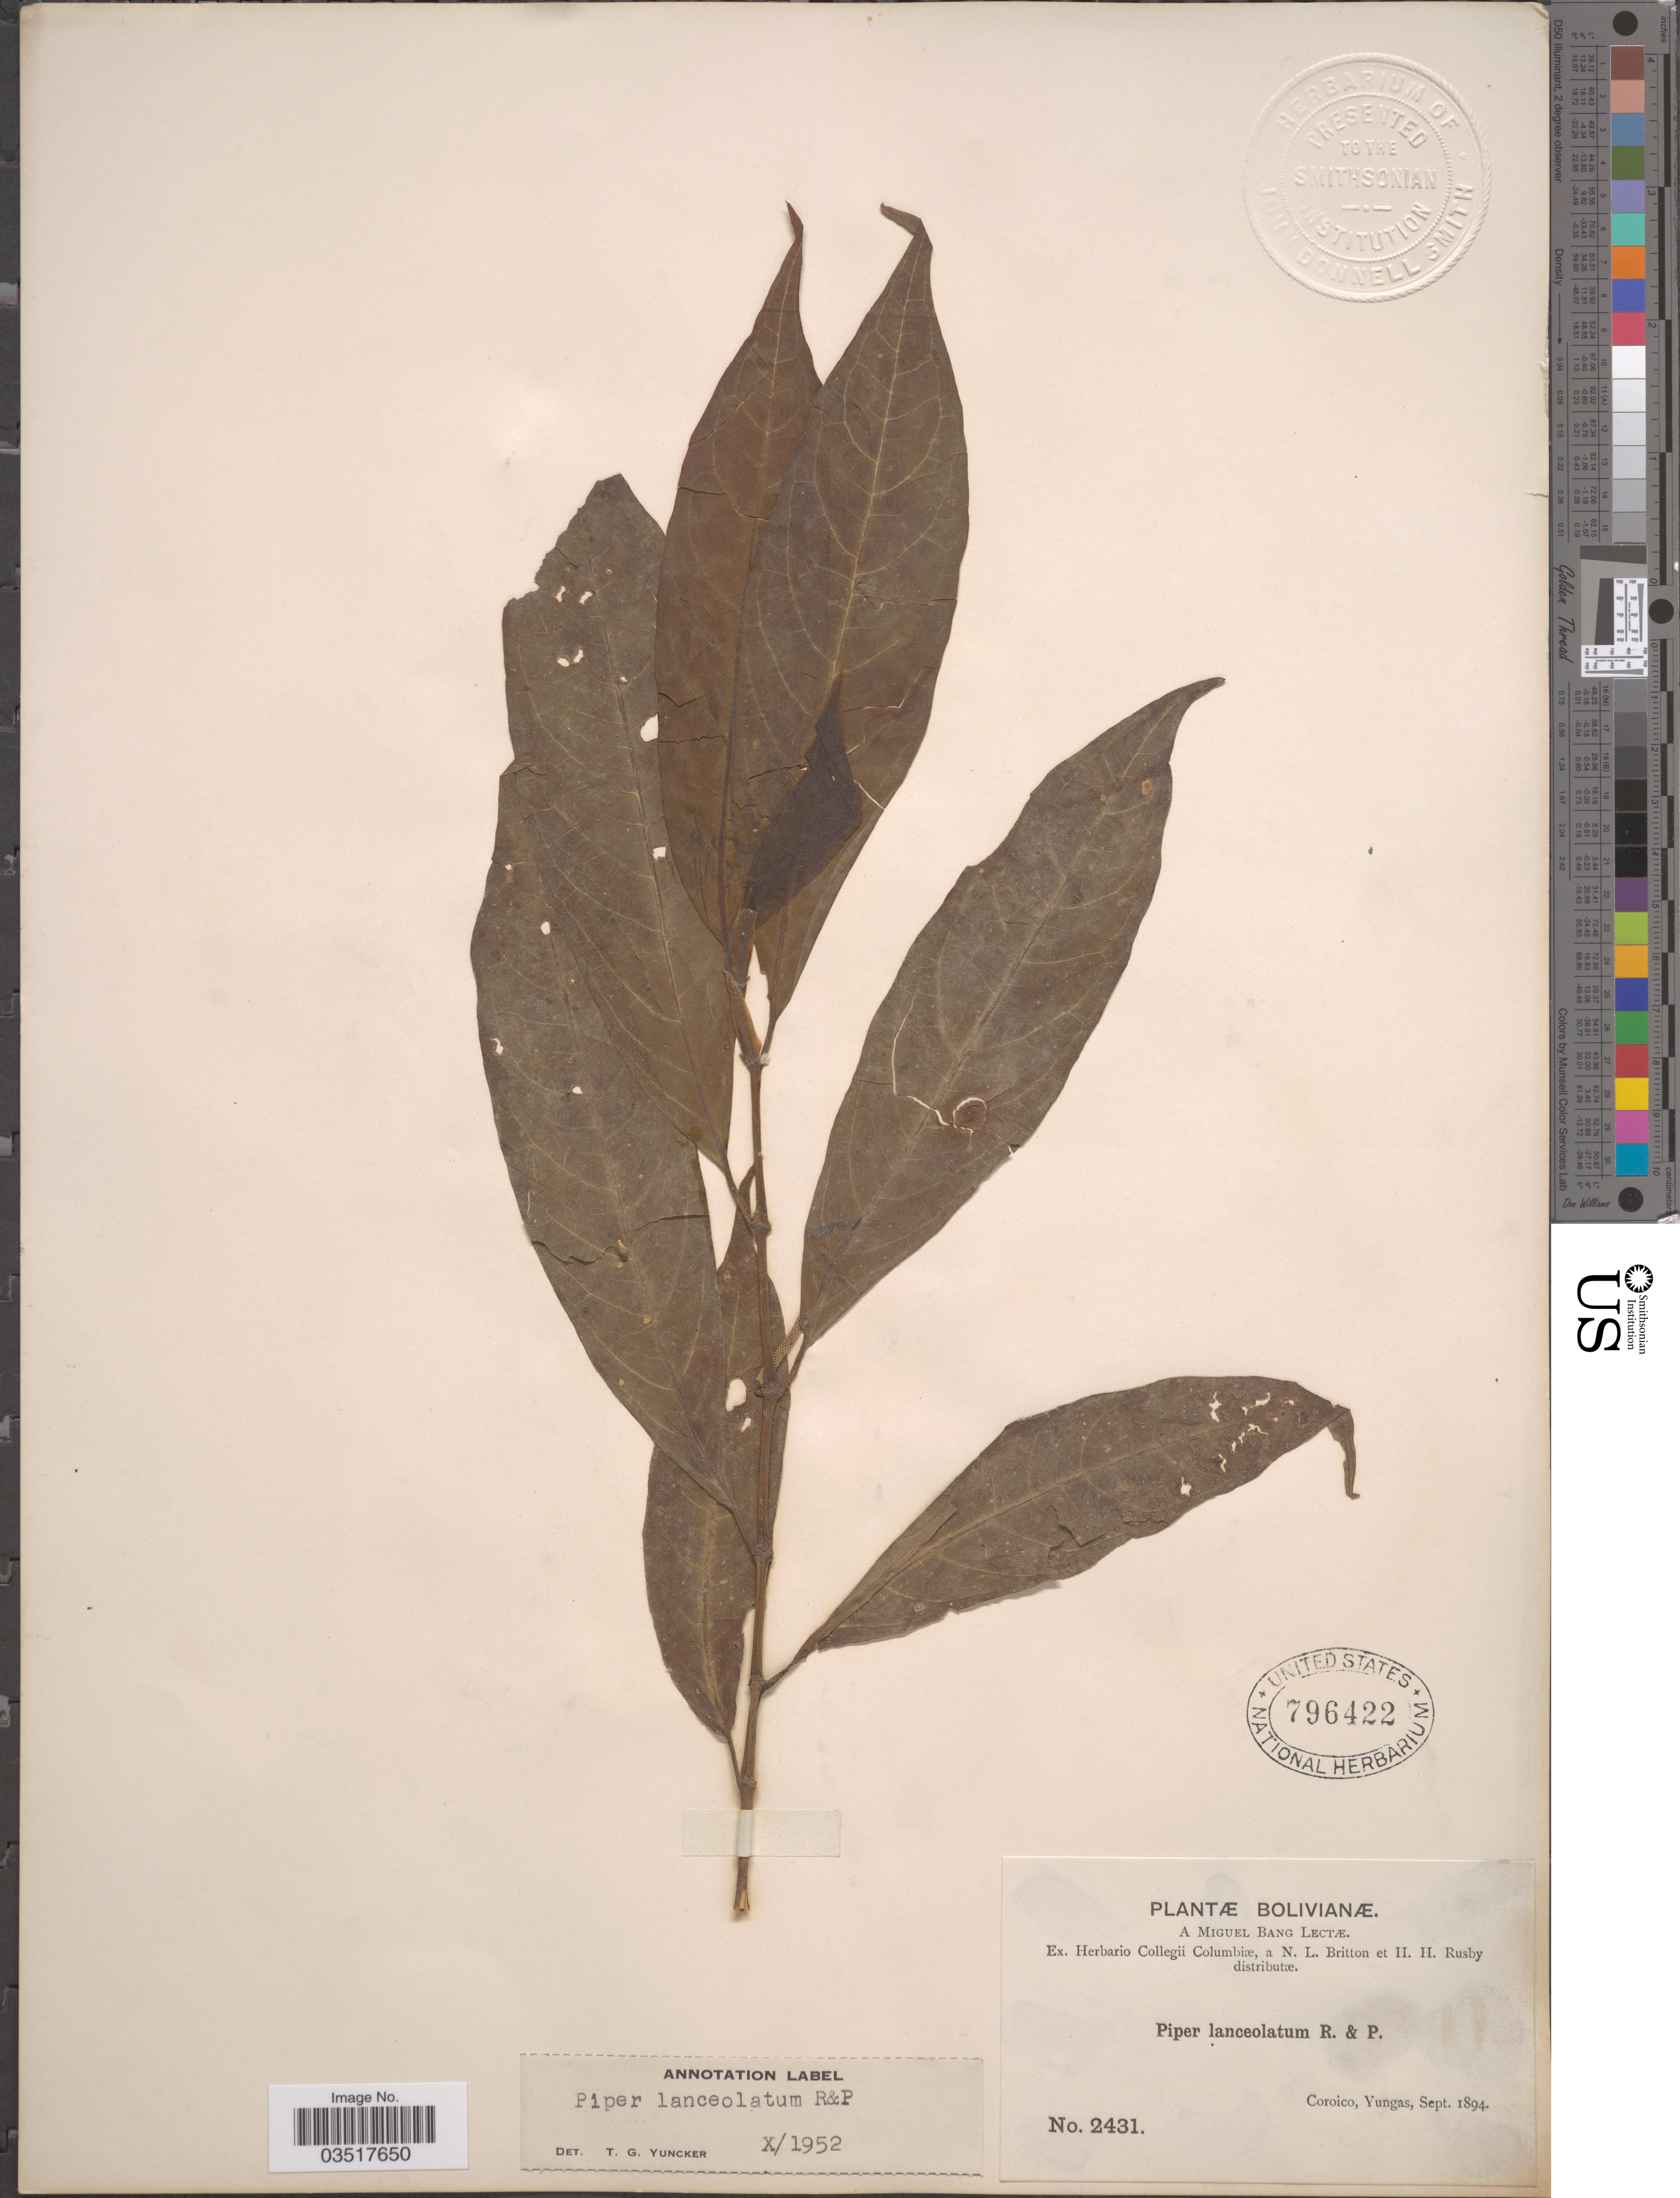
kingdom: Plantae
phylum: Tracheophyta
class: Magnoliopsida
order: Piperales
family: Piperaceae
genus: Piper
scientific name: Piper lanceolatum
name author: Ruiz & Pav.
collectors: M. Bang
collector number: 2431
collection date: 1894-09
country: Bolivia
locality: Coroico, Yungas.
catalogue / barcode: US 796422